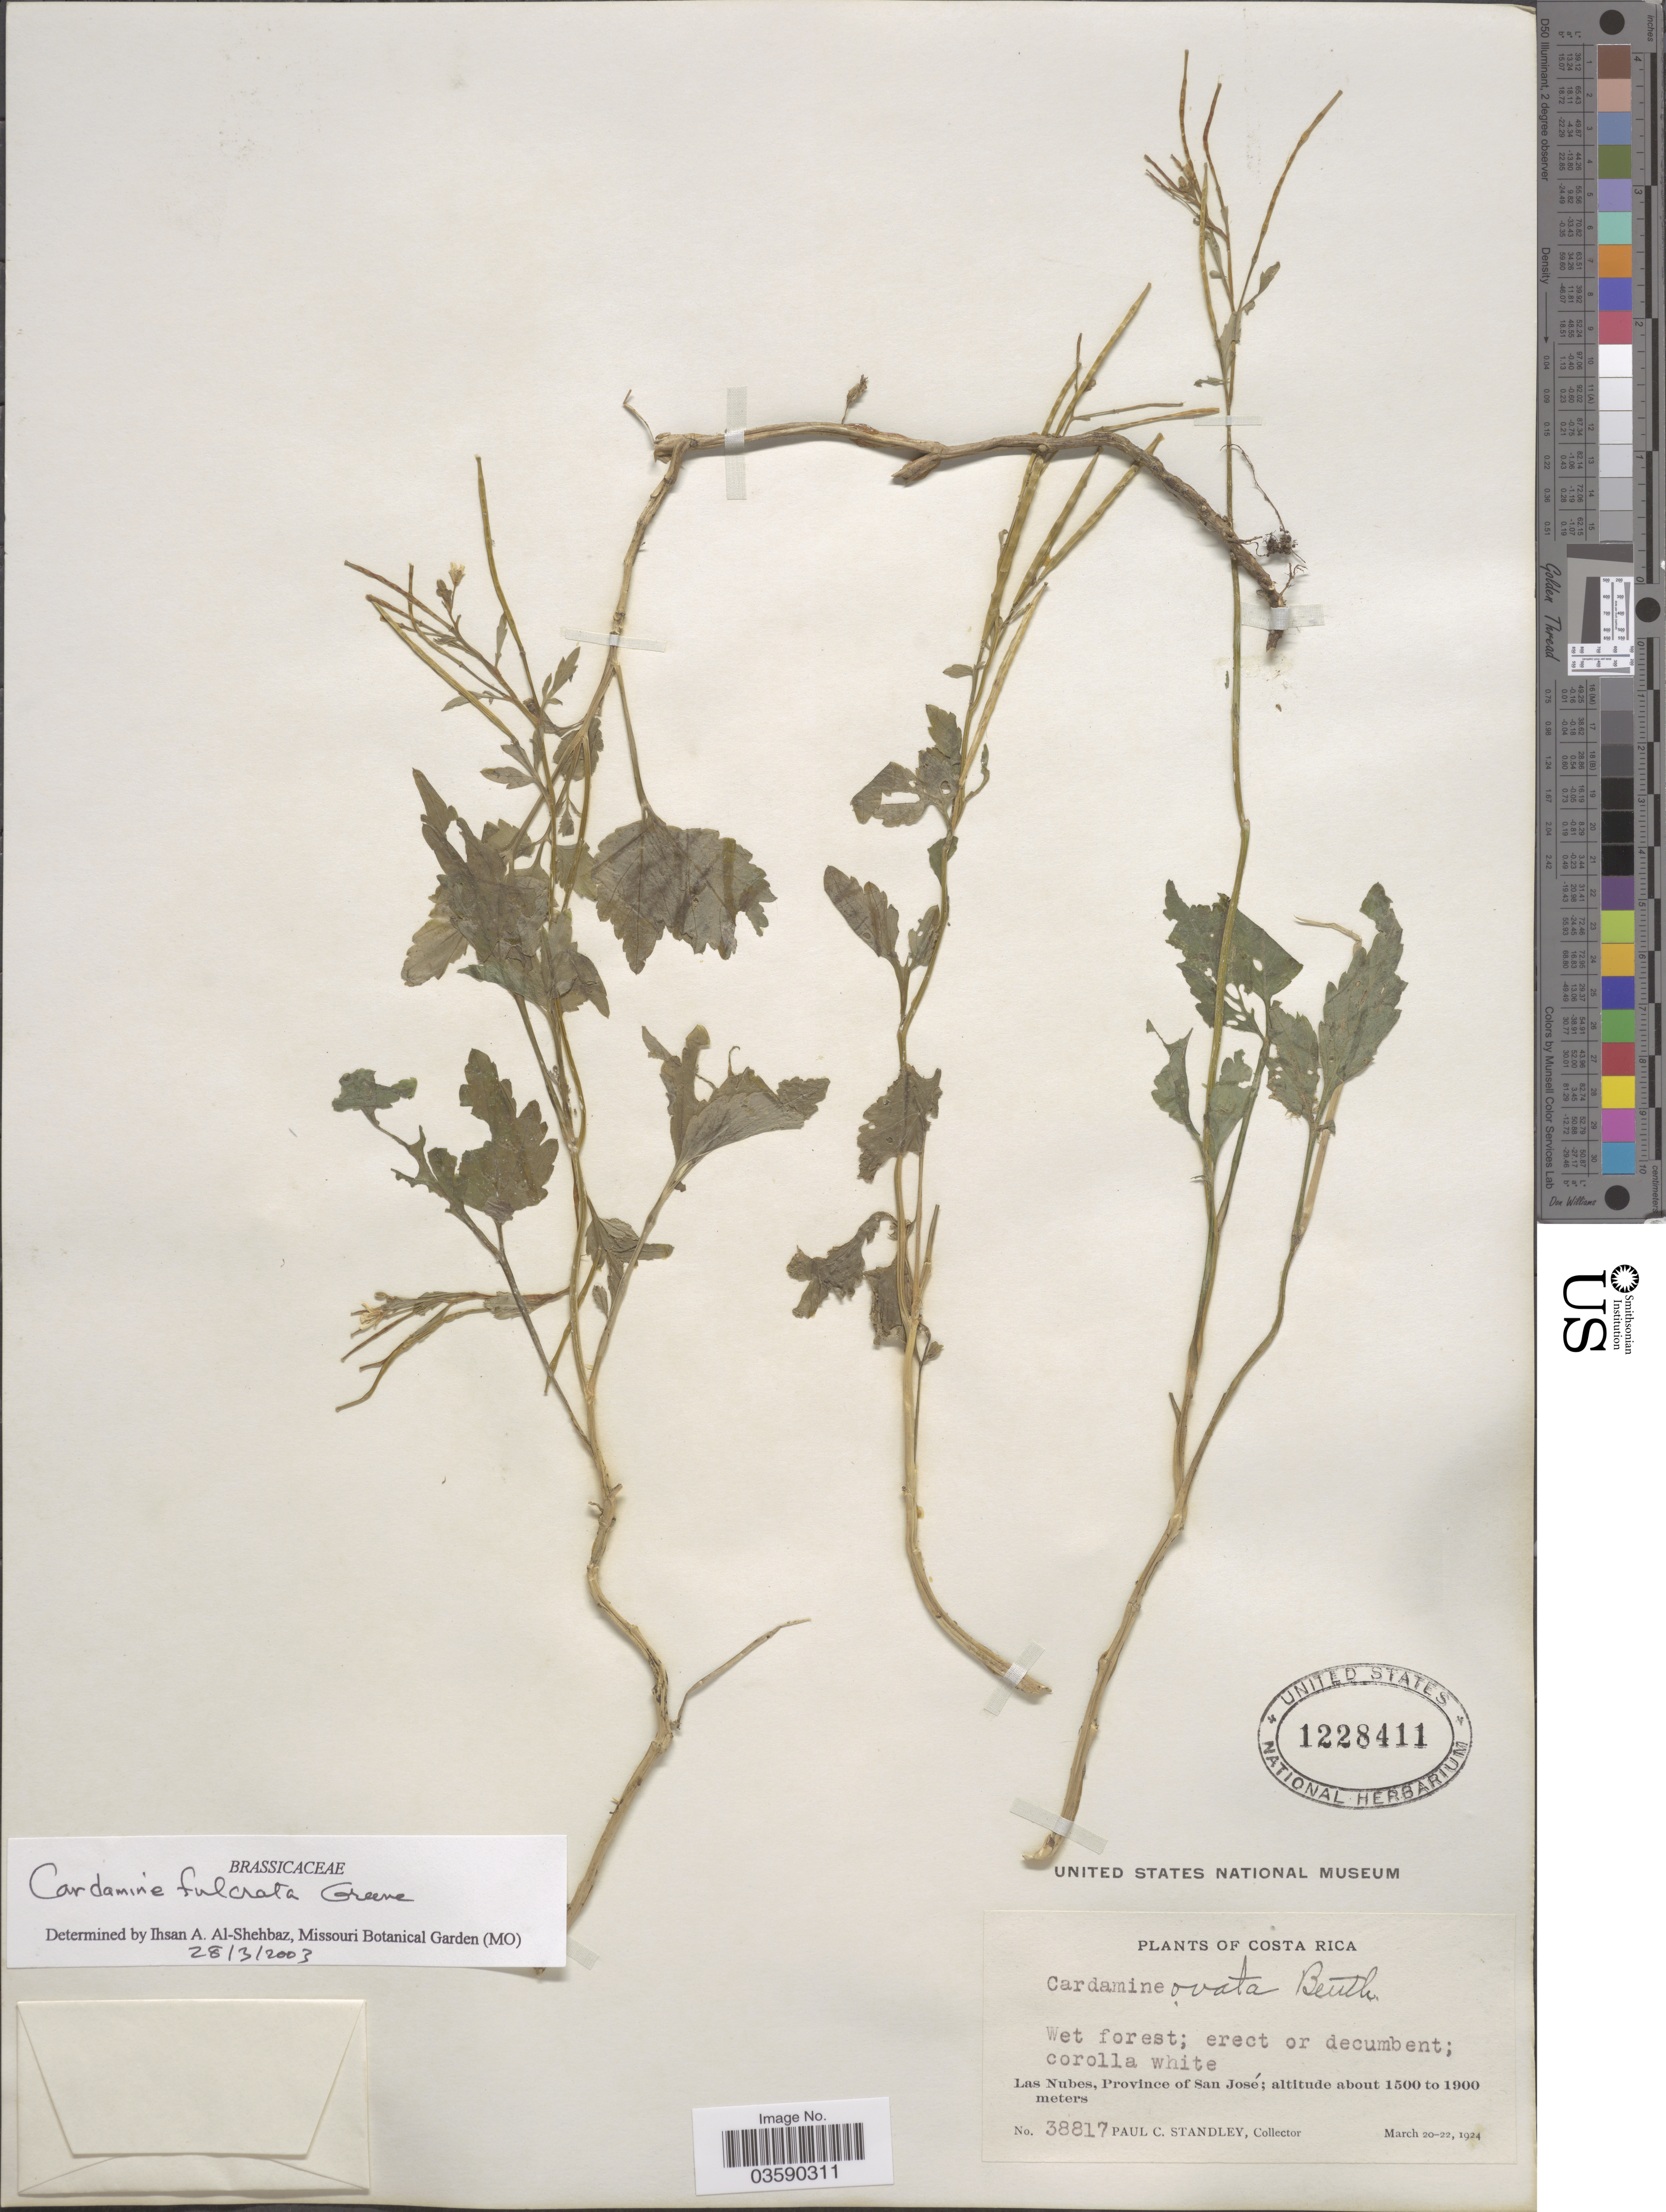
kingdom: Plantae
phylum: Tracheophyta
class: Magnoliopsida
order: Brassicales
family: Brassicaceae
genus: Cardamine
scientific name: Cardamine fulcrata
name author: Greene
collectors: P. C. Standley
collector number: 38817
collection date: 1924-03-20/1924-03-22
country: Costa Rica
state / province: San José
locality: Las Nubes.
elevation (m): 1500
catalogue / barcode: US 1228411